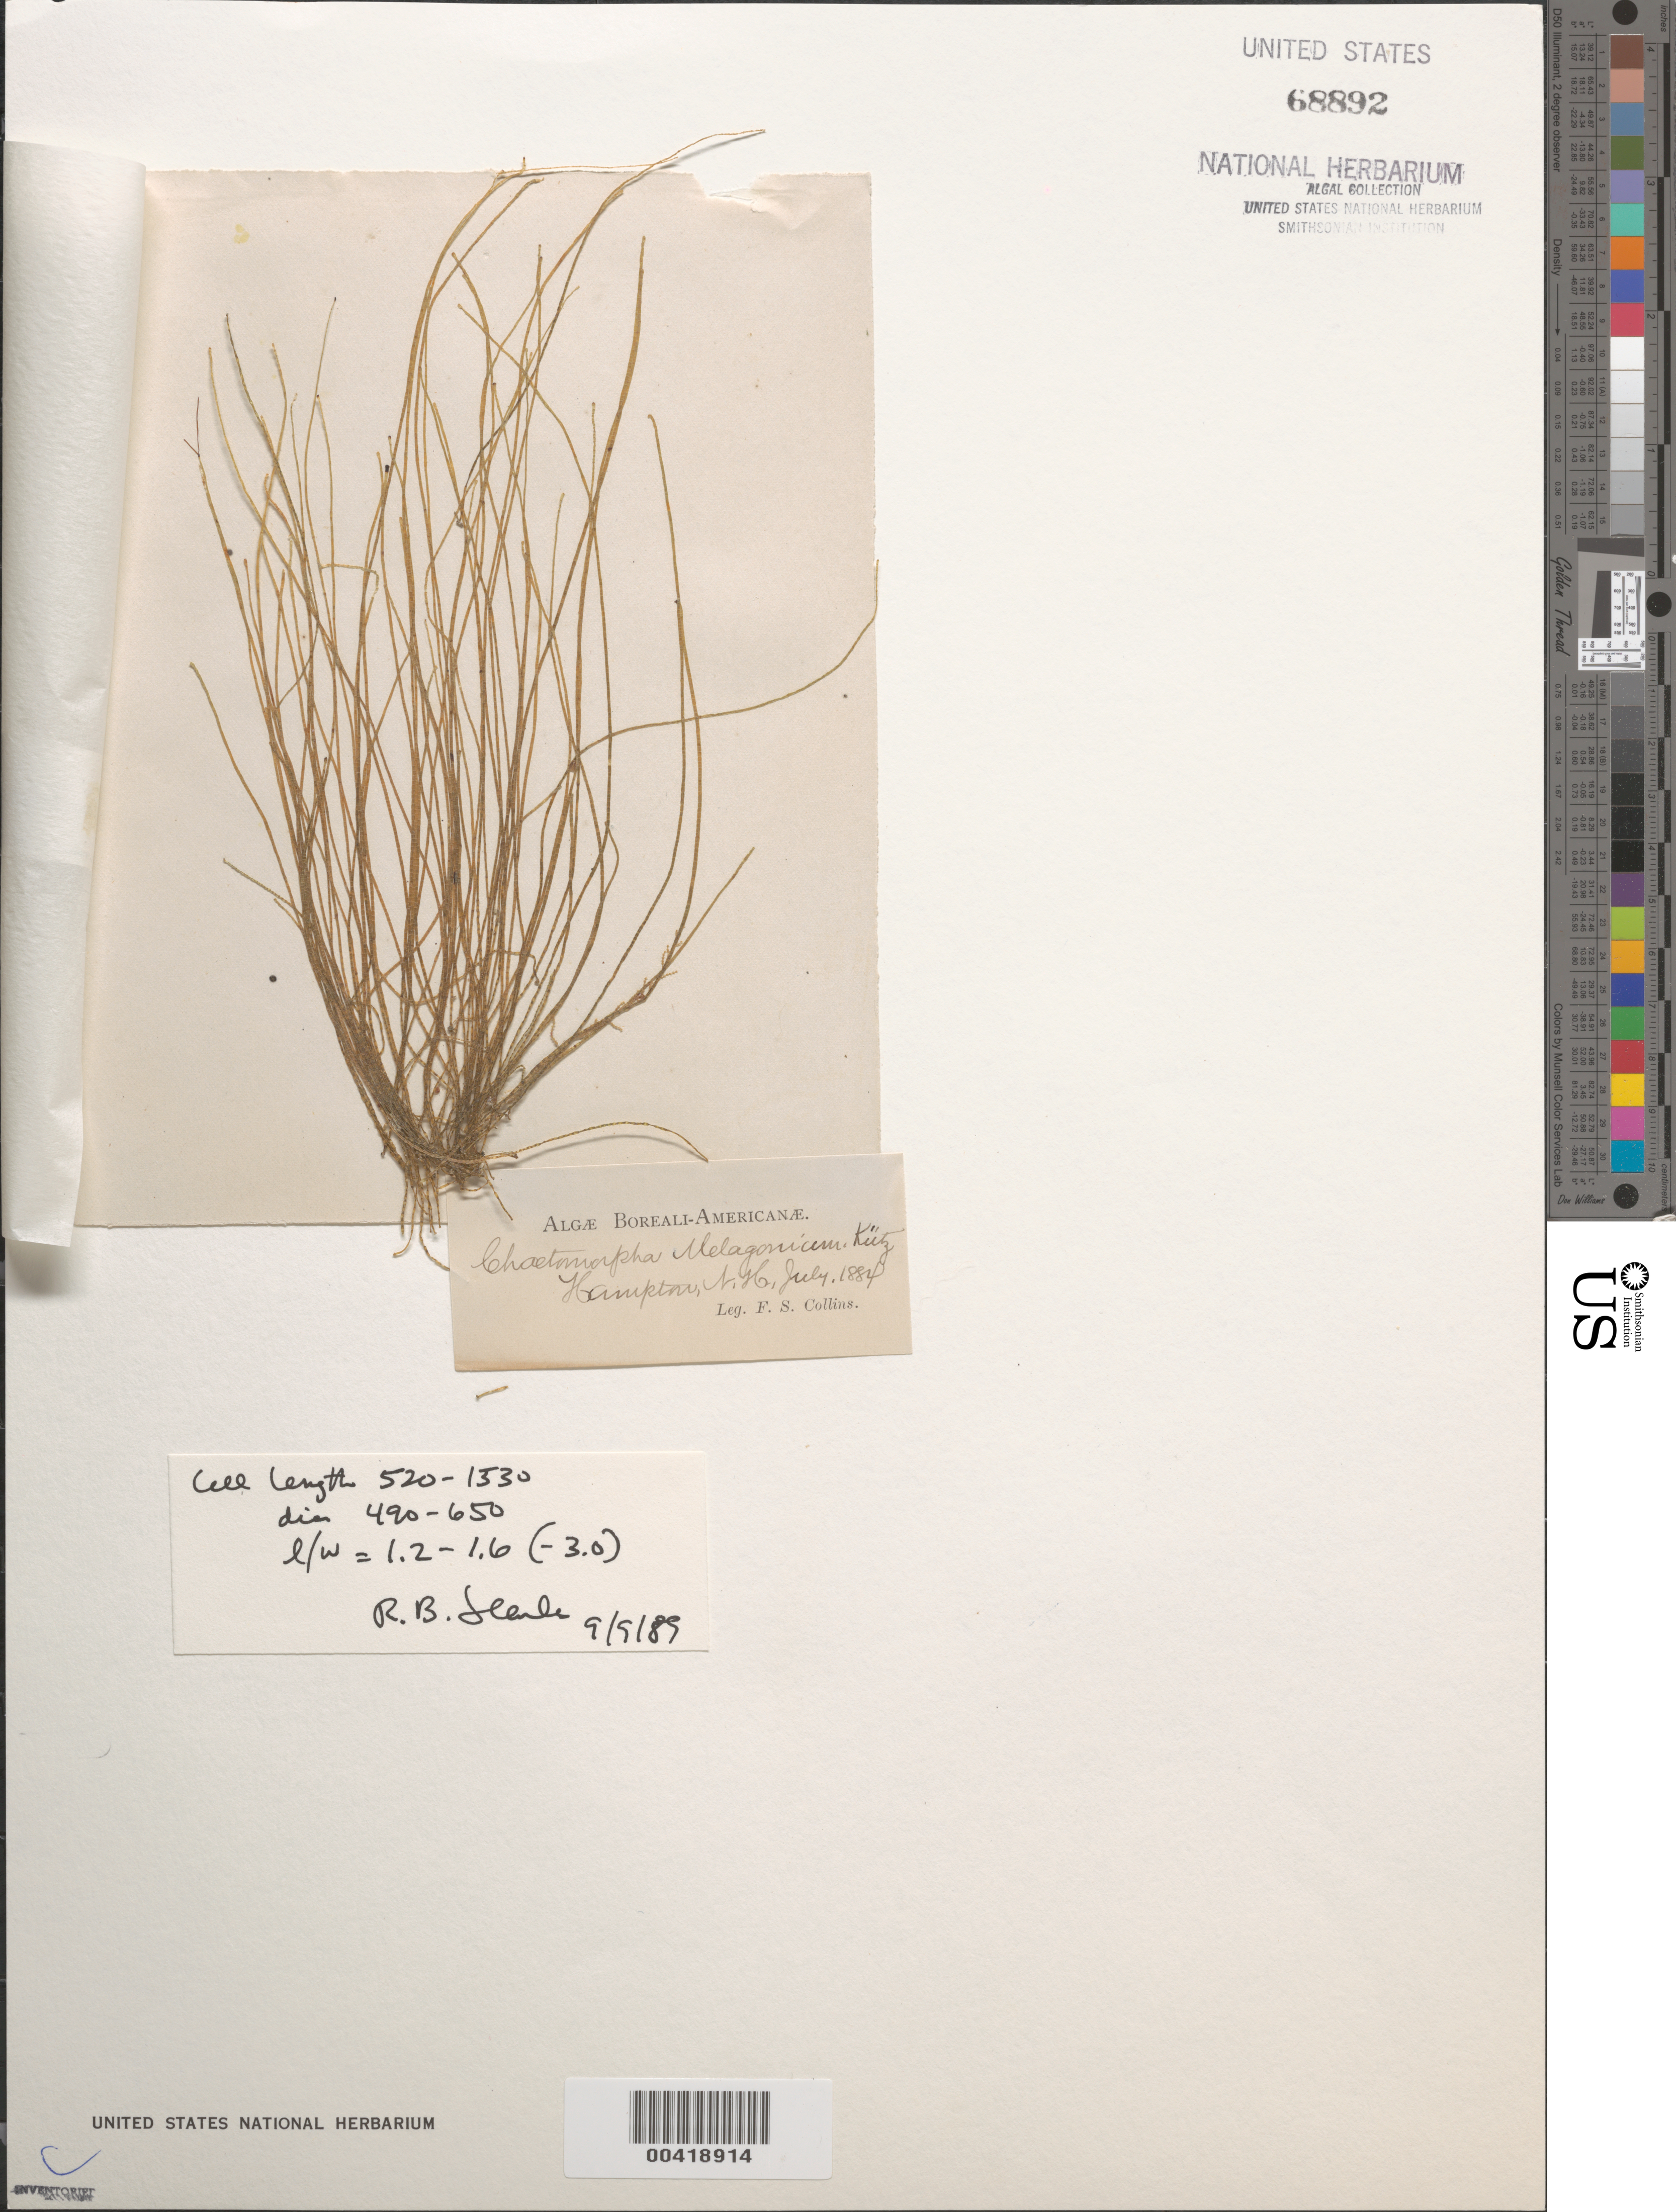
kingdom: Plantae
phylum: Chlorophyta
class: Ulvophyceae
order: Cladophorales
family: Cladophoraceae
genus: Chaetomorpha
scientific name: Chaetomorpha melagonium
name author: (F. Weber & D. Mohr) Kützing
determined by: Phinney, H. K.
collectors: F. Collins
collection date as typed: Jul 1884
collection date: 1884-07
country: United States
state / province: New Hampshire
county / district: Rockingham County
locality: Hampton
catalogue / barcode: US 68892